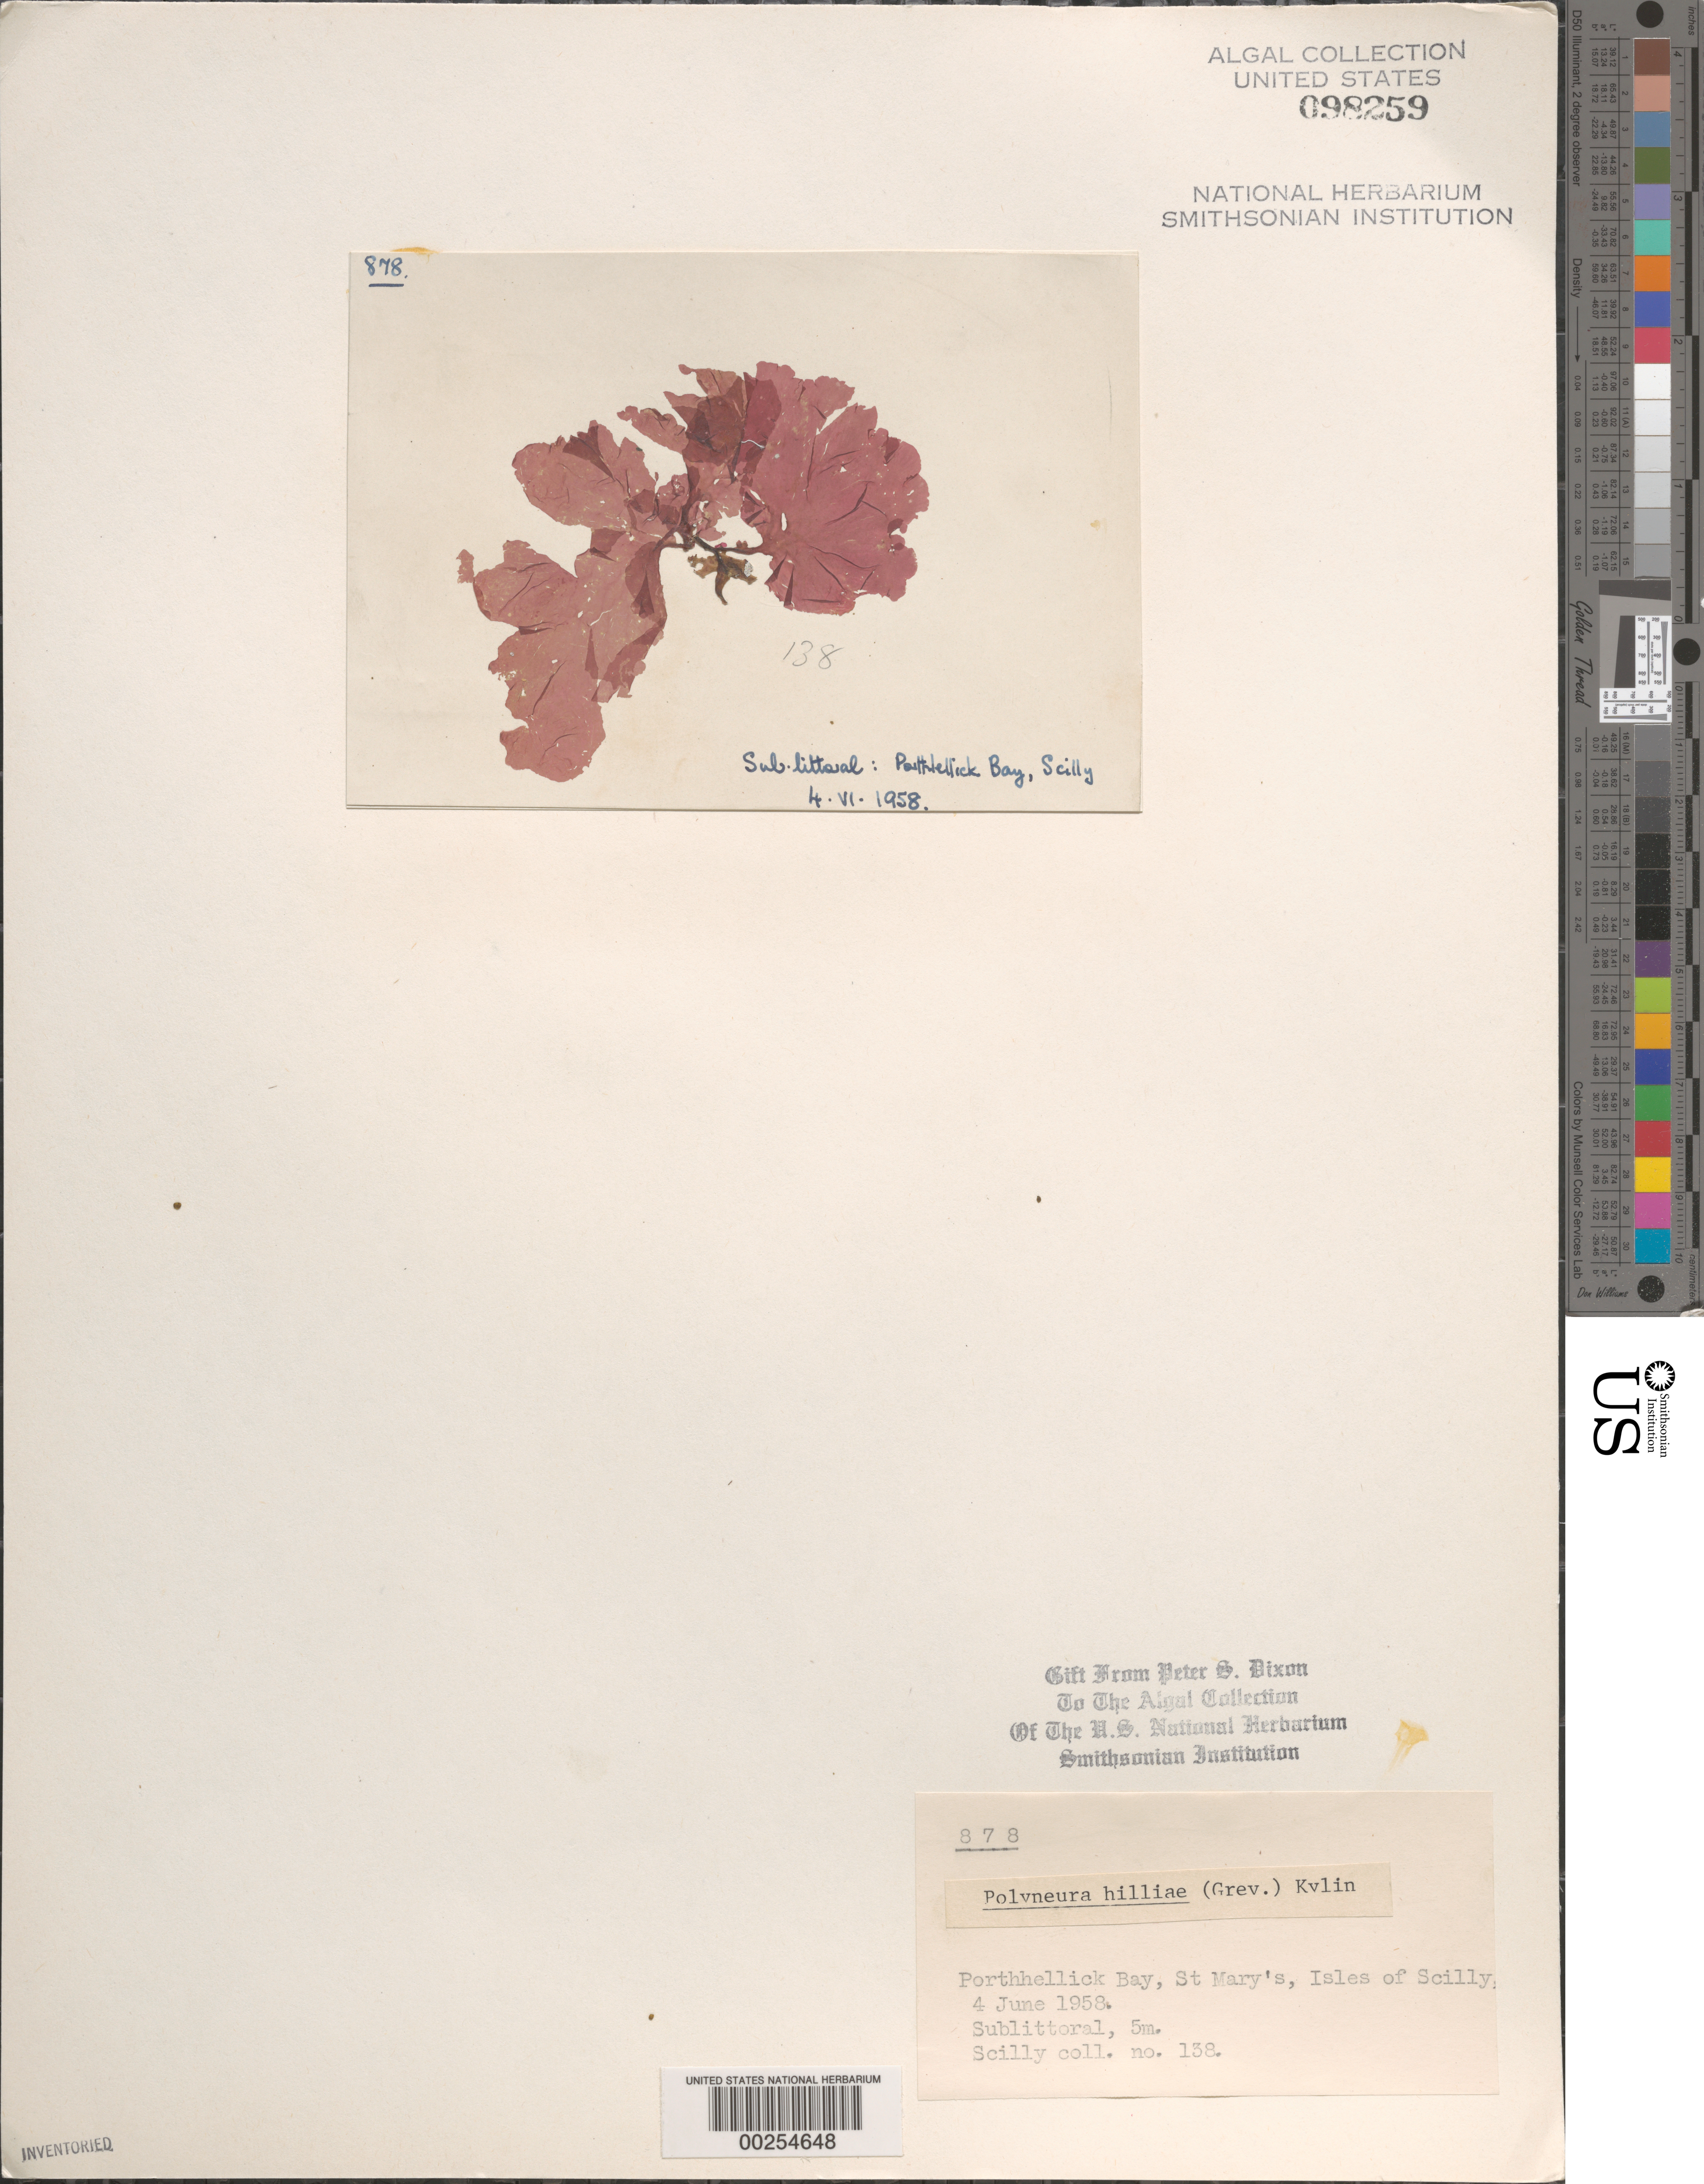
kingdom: Plantae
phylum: Rhodophyta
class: Florideophyceae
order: Ceramiales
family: Delesseriaceae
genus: Polyneura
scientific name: Polyneura bonnemaisonii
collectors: P. S. Dixon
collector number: PSD 878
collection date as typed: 04 Jun 1958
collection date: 1958-06-04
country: United Kingdom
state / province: England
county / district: Council of the Isles of Scilly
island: St. Mary's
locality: Porth Hellick (Porthhellick Bay)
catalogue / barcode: US 98259